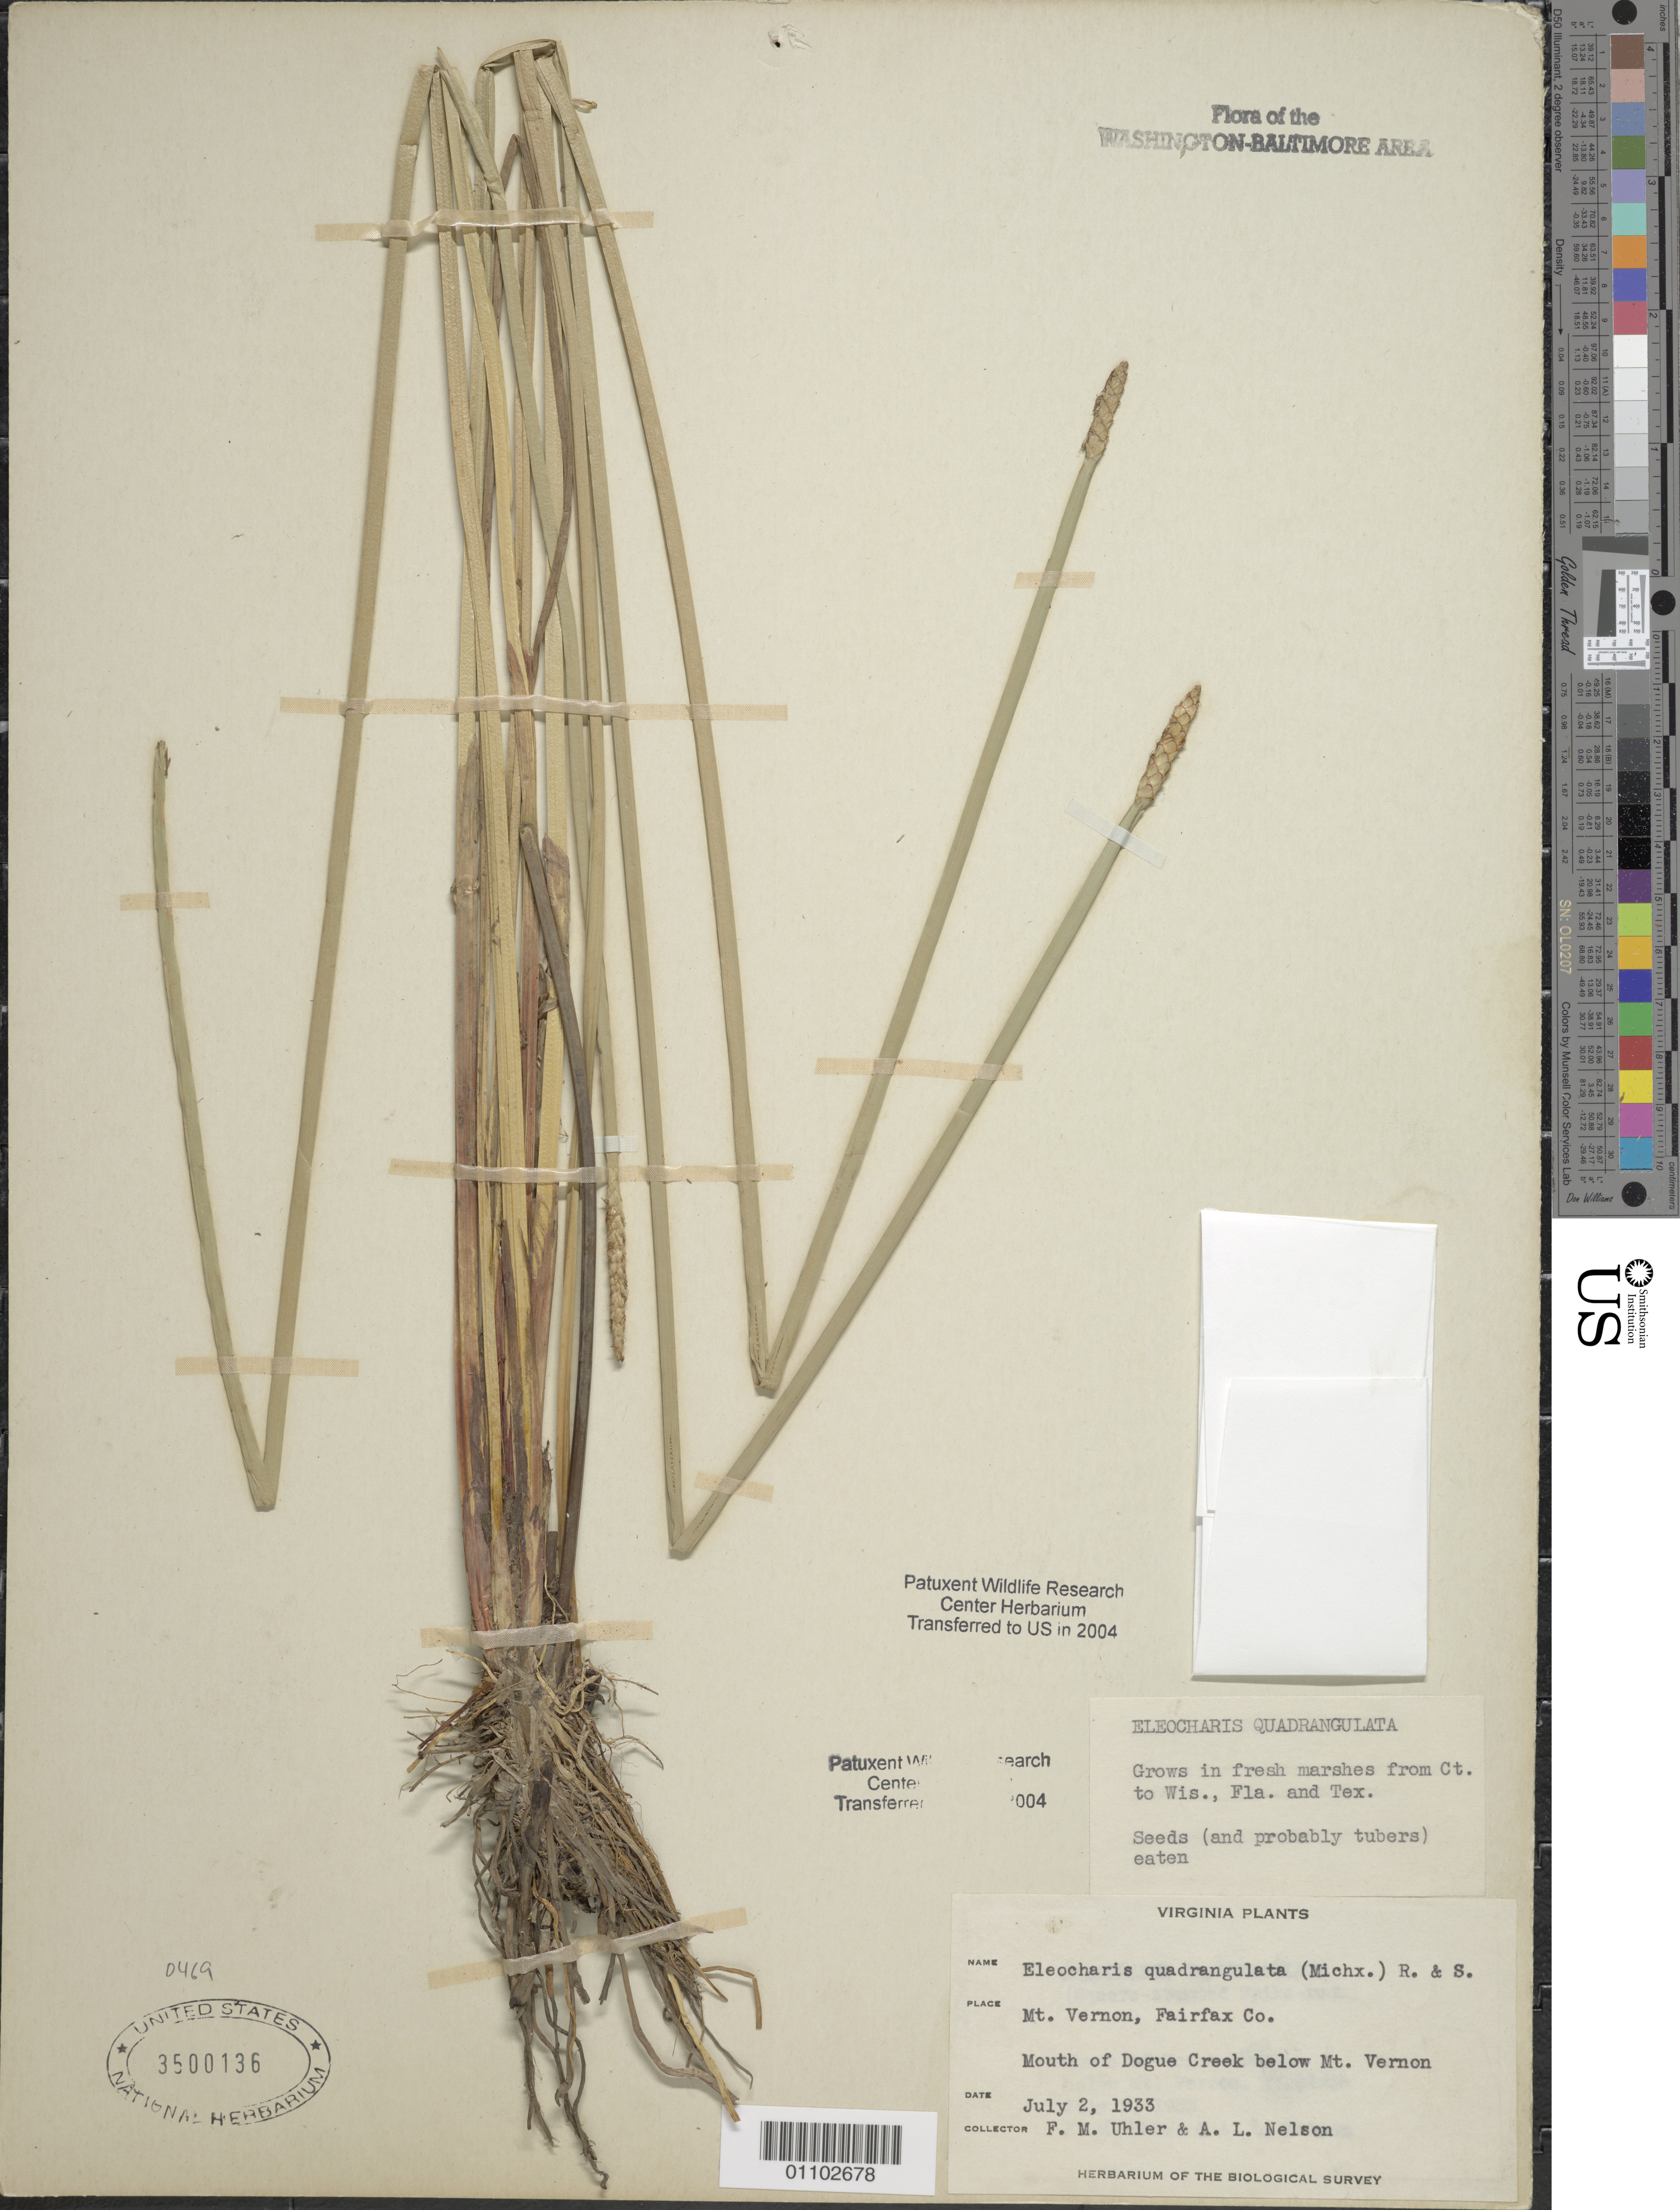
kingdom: Plantae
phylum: Tracheophyta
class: Liliopsida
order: Poales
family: Cyperaceae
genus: Eleocharis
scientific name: Eleocharis quadrangulata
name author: (Michx.) Roem. & Schult.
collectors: F. Uhler & A. L. Nelson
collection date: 1933-07-02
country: United States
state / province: Virginia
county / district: Fairfax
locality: Mouth of Dogue Creek below Mt. Vernon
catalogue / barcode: US 3500136